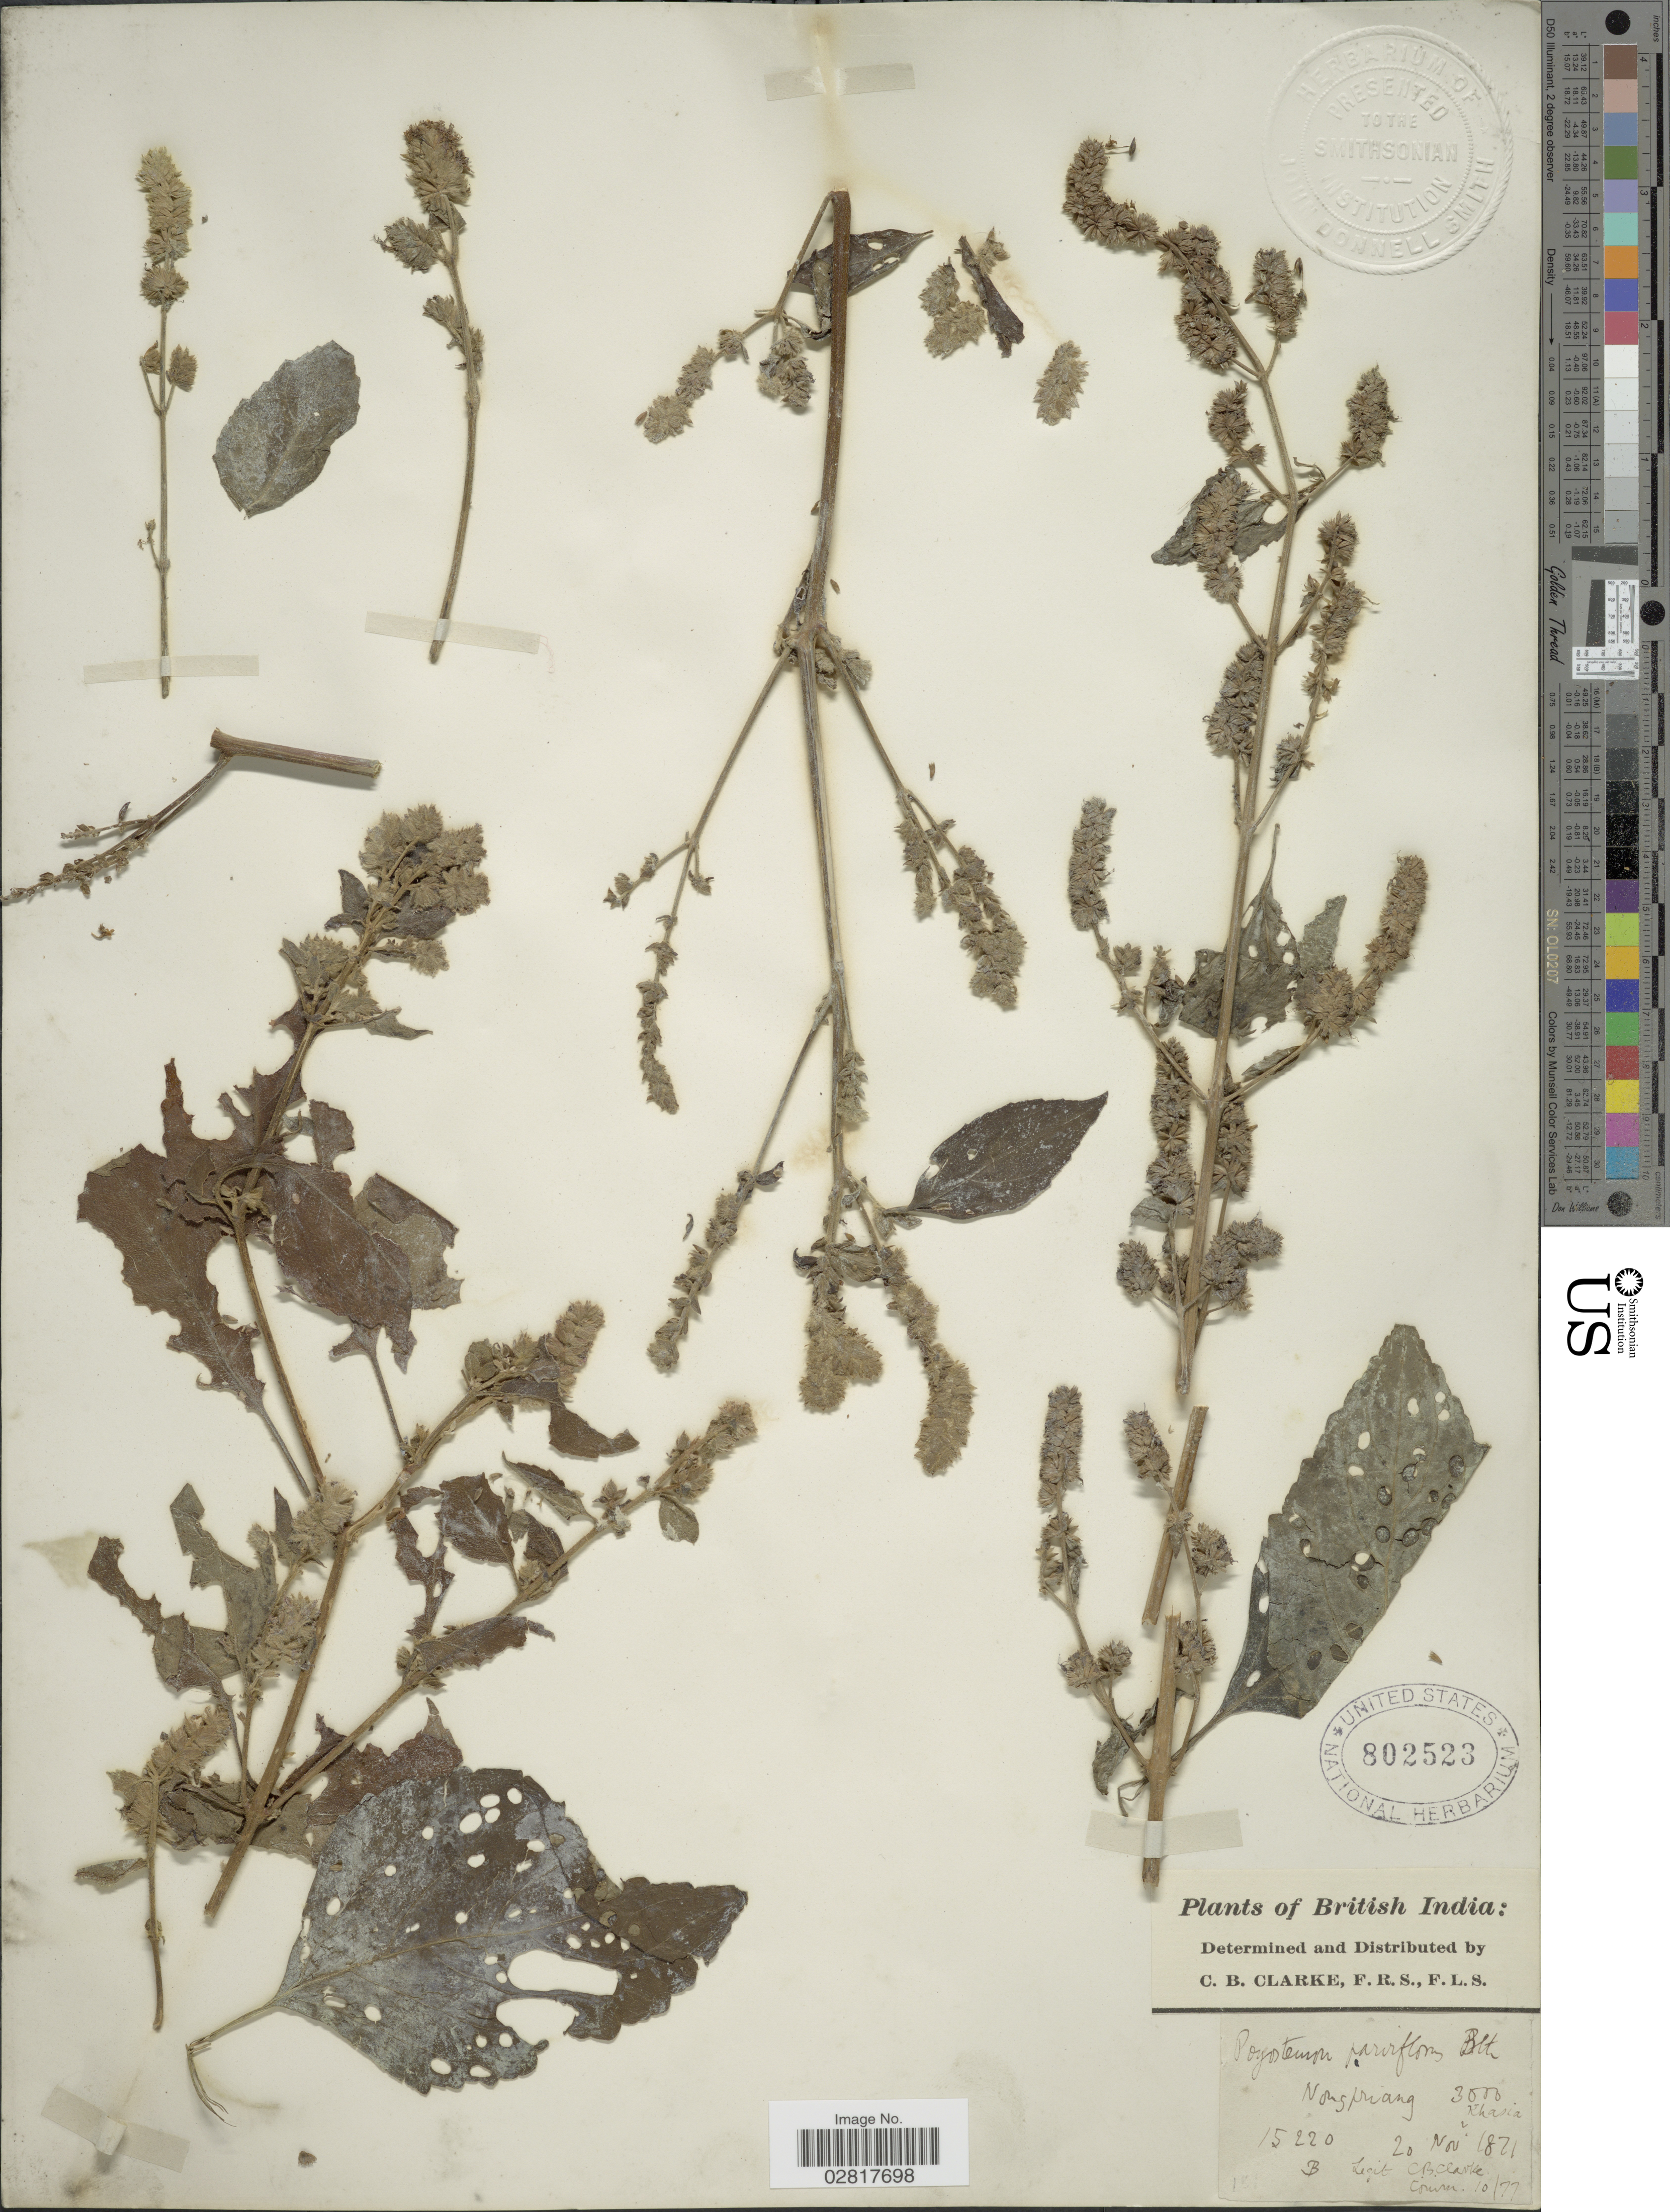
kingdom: Plantae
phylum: Tracheophyta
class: Magnoliopsida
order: Lamiales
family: Lamiaceae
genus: Pogostemon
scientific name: Pogostemon benghalensis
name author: (Burm. f.) Kuntze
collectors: C. B. Clarke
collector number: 15220B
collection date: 1871-11-20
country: India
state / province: Meghalaya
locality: British India: Nongpriang, Khasia.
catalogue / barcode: US 802523